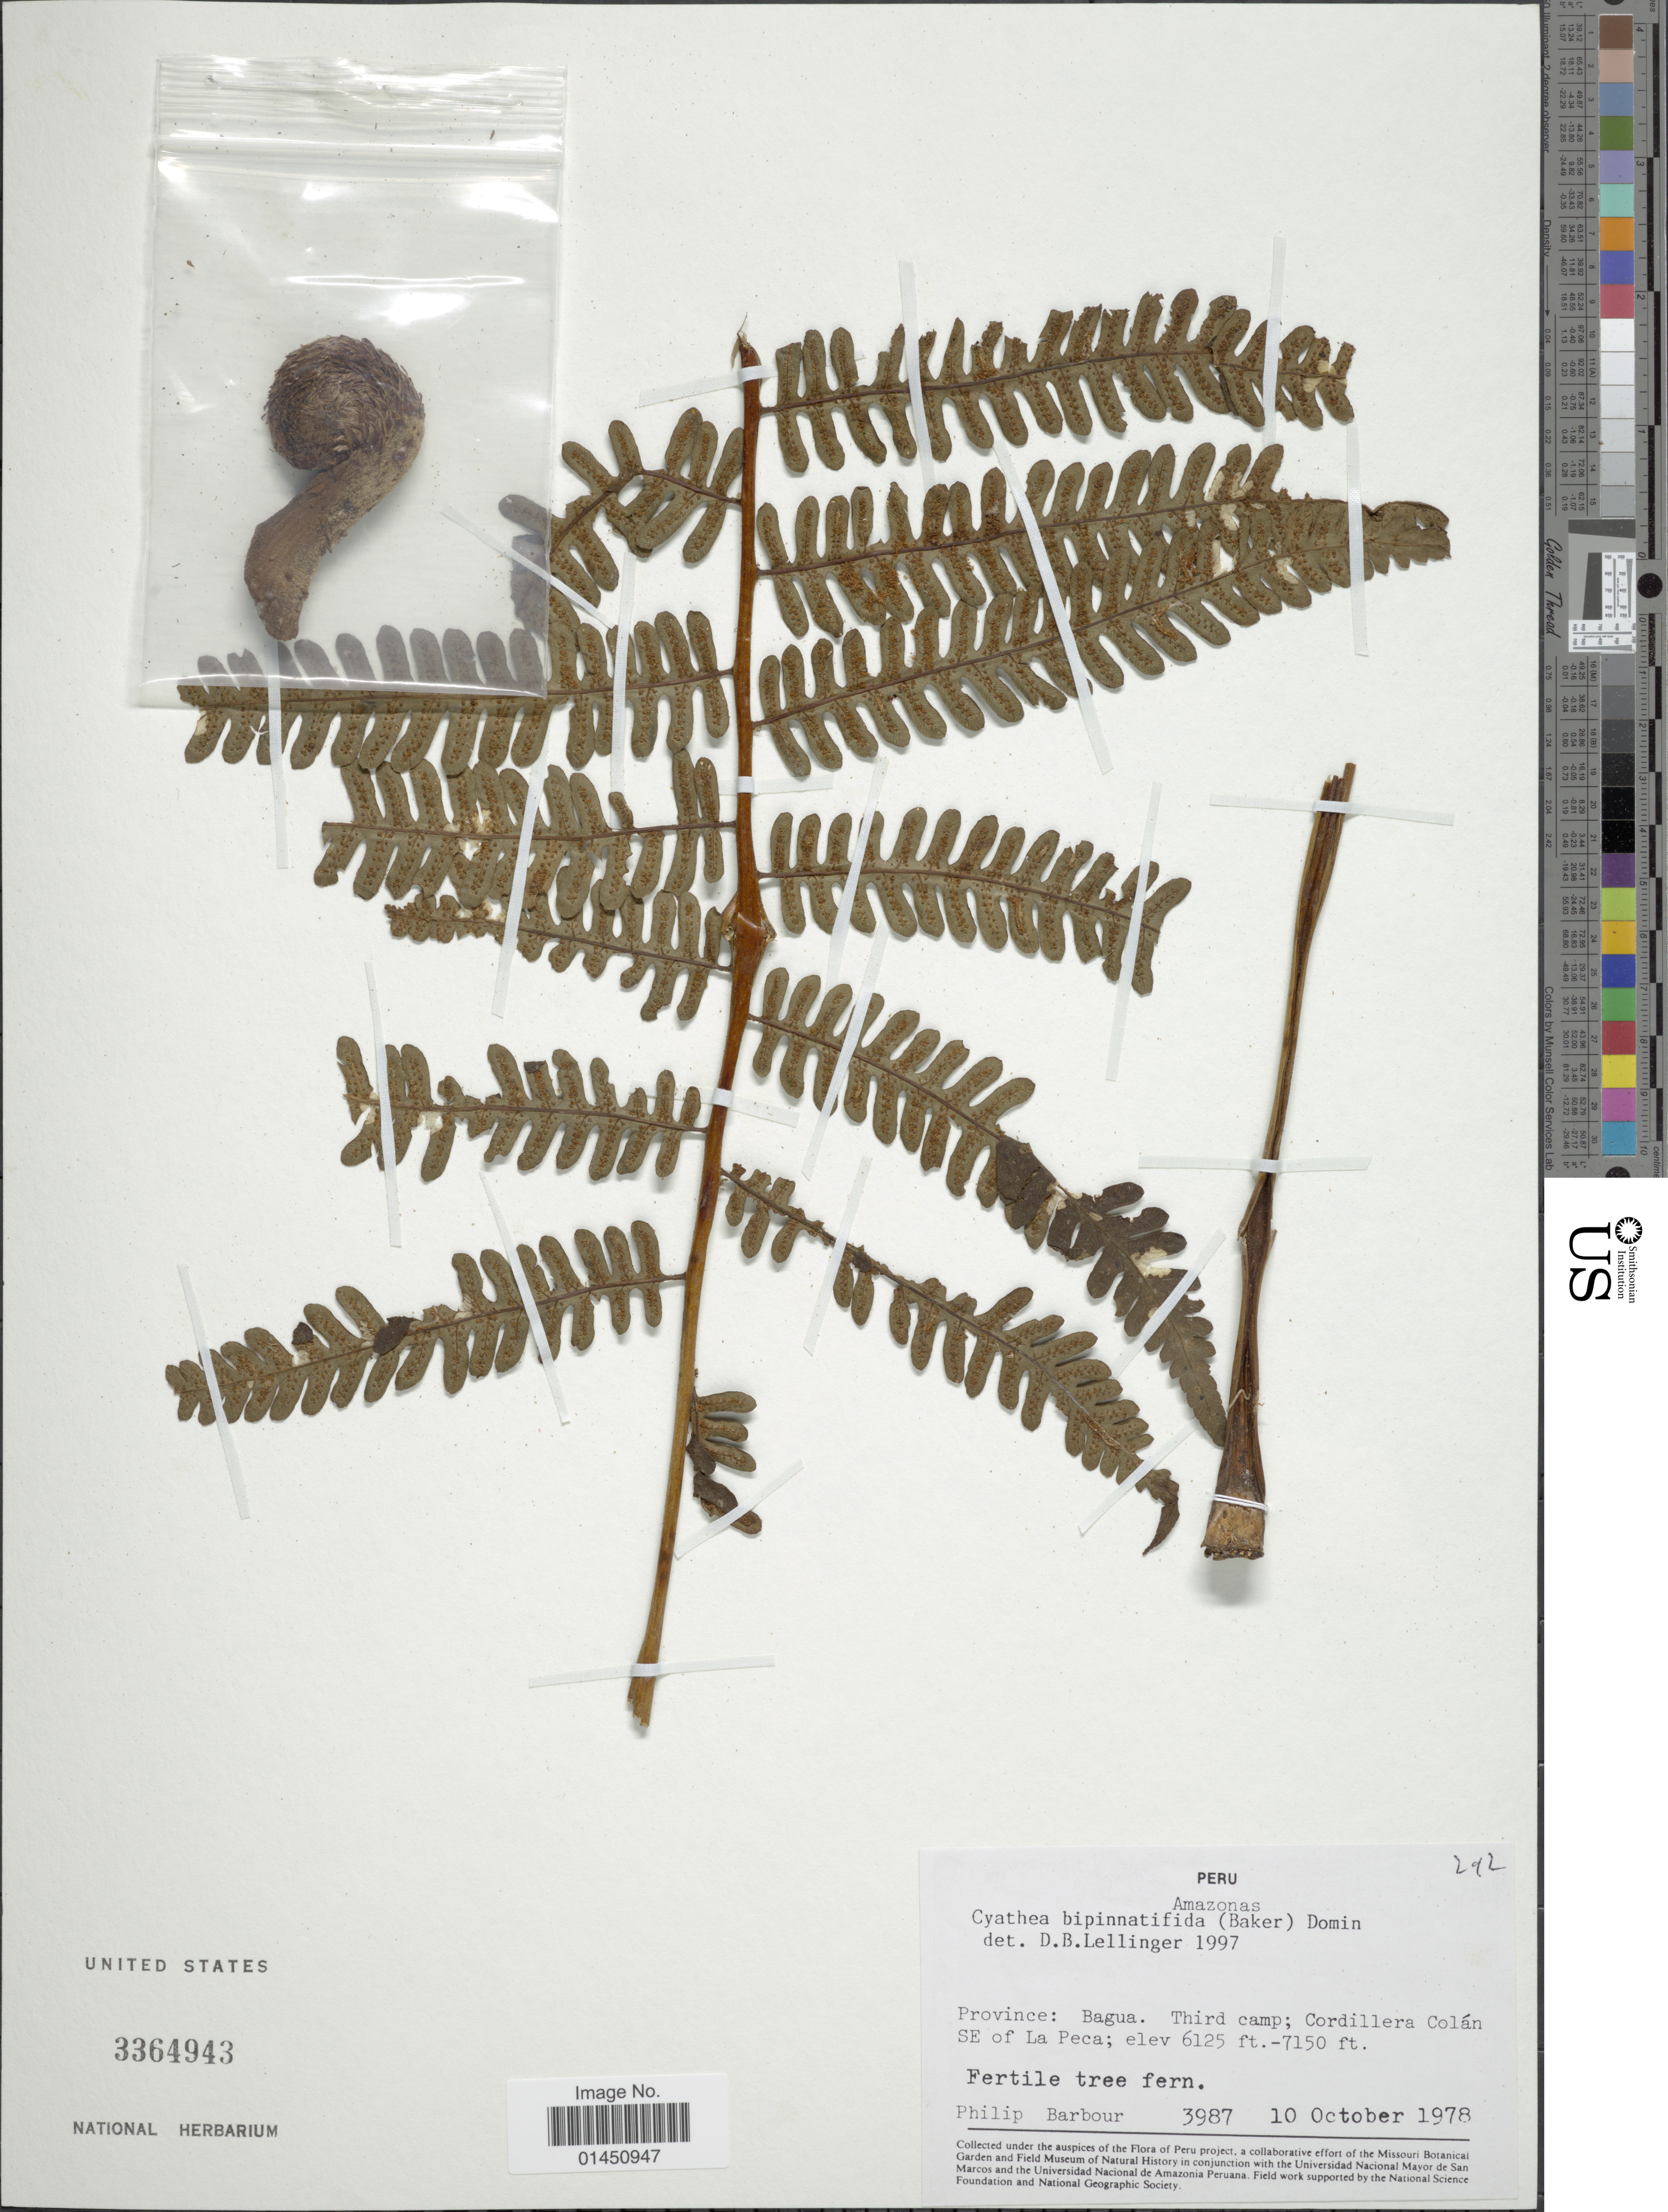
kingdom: Plantae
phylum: Tracheophyta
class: Polypodiopsida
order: Cyatheales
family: Cyatheaceae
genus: Cyathea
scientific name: Cyathea bipinnatifida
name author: (Baker) Domin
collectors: P. Barbour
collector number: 3987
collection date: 1978-10-10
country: Peru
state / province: Amazonas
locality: Province: Bagua. Third camp; Cordillera Colan SE of La Peca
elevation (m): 1867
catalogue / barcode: US 3364943